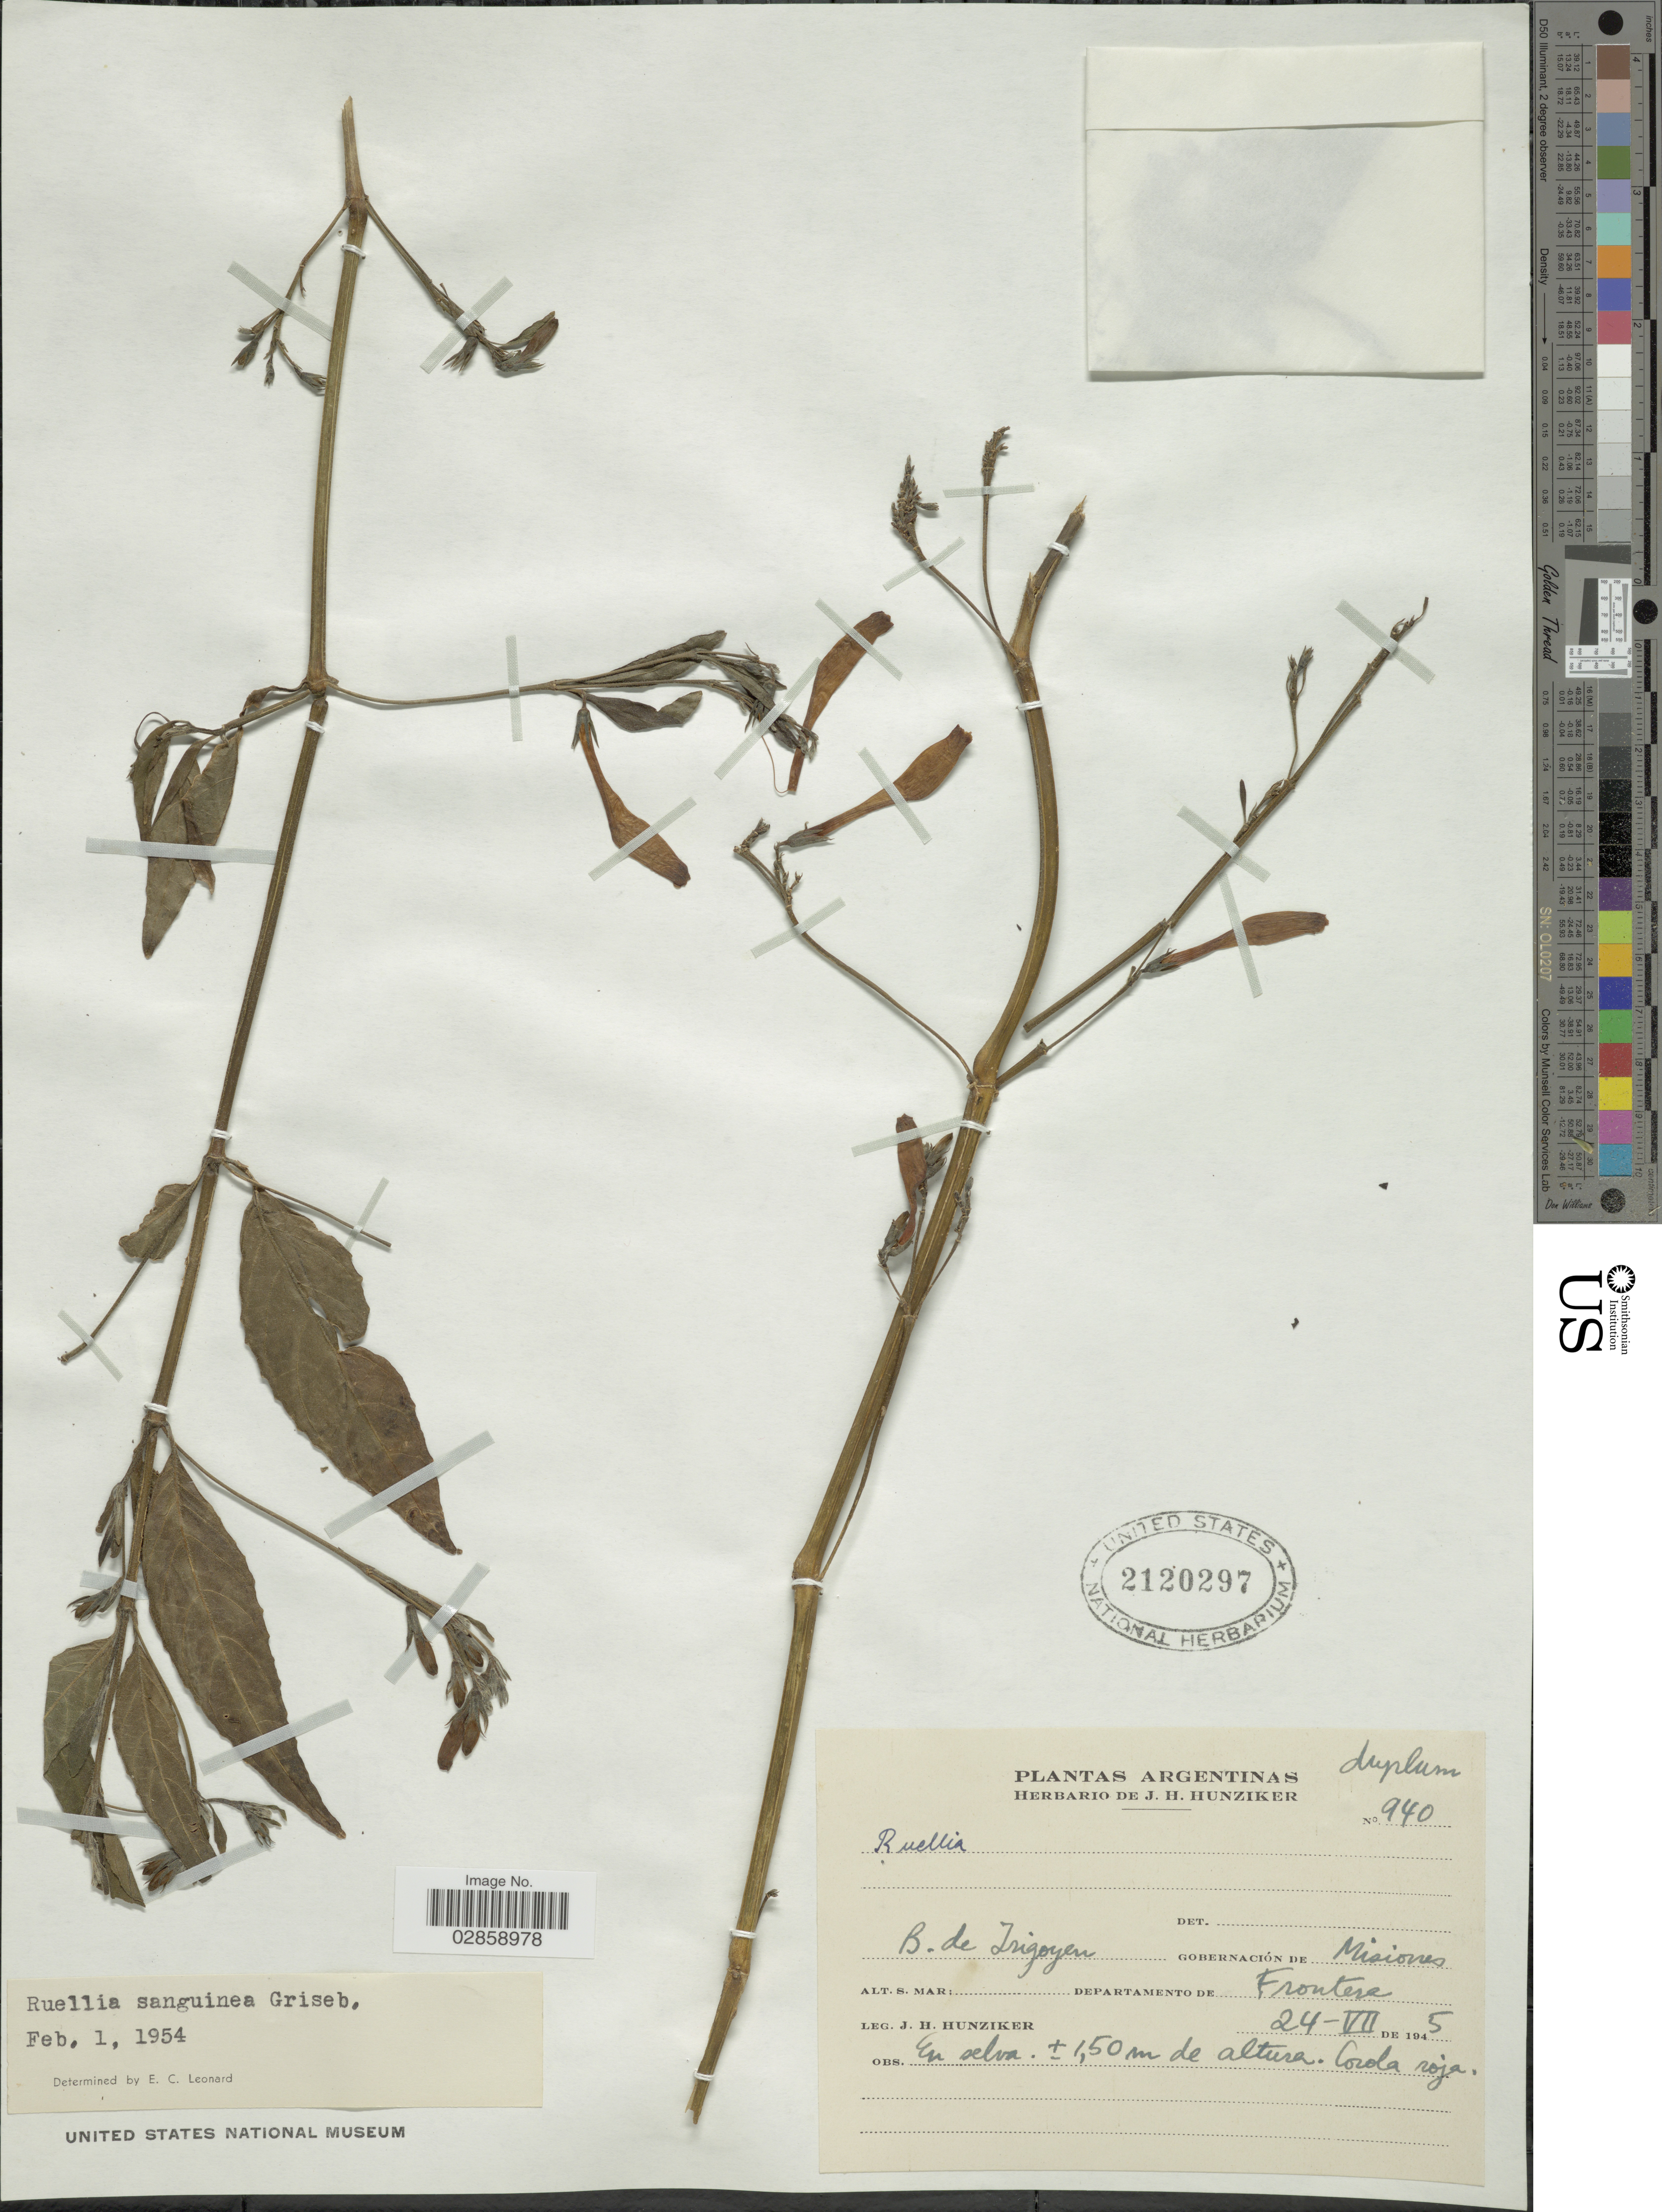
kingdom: Plantae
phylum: Tracheophyta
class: Magnoliopsida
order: Lamiales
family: Acanthaceae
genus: Ruellia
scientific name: Ruellia angustiflora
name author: (Nees) Lindau ex Rambo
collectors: J. H. Hunziker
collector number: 940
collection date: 1945-07-24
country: Argentina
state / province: Misiones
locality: B. de Irigoyen [unsure placement] Gobernación de Misiones. Departamento de Frontera.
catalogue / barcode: US 2120297